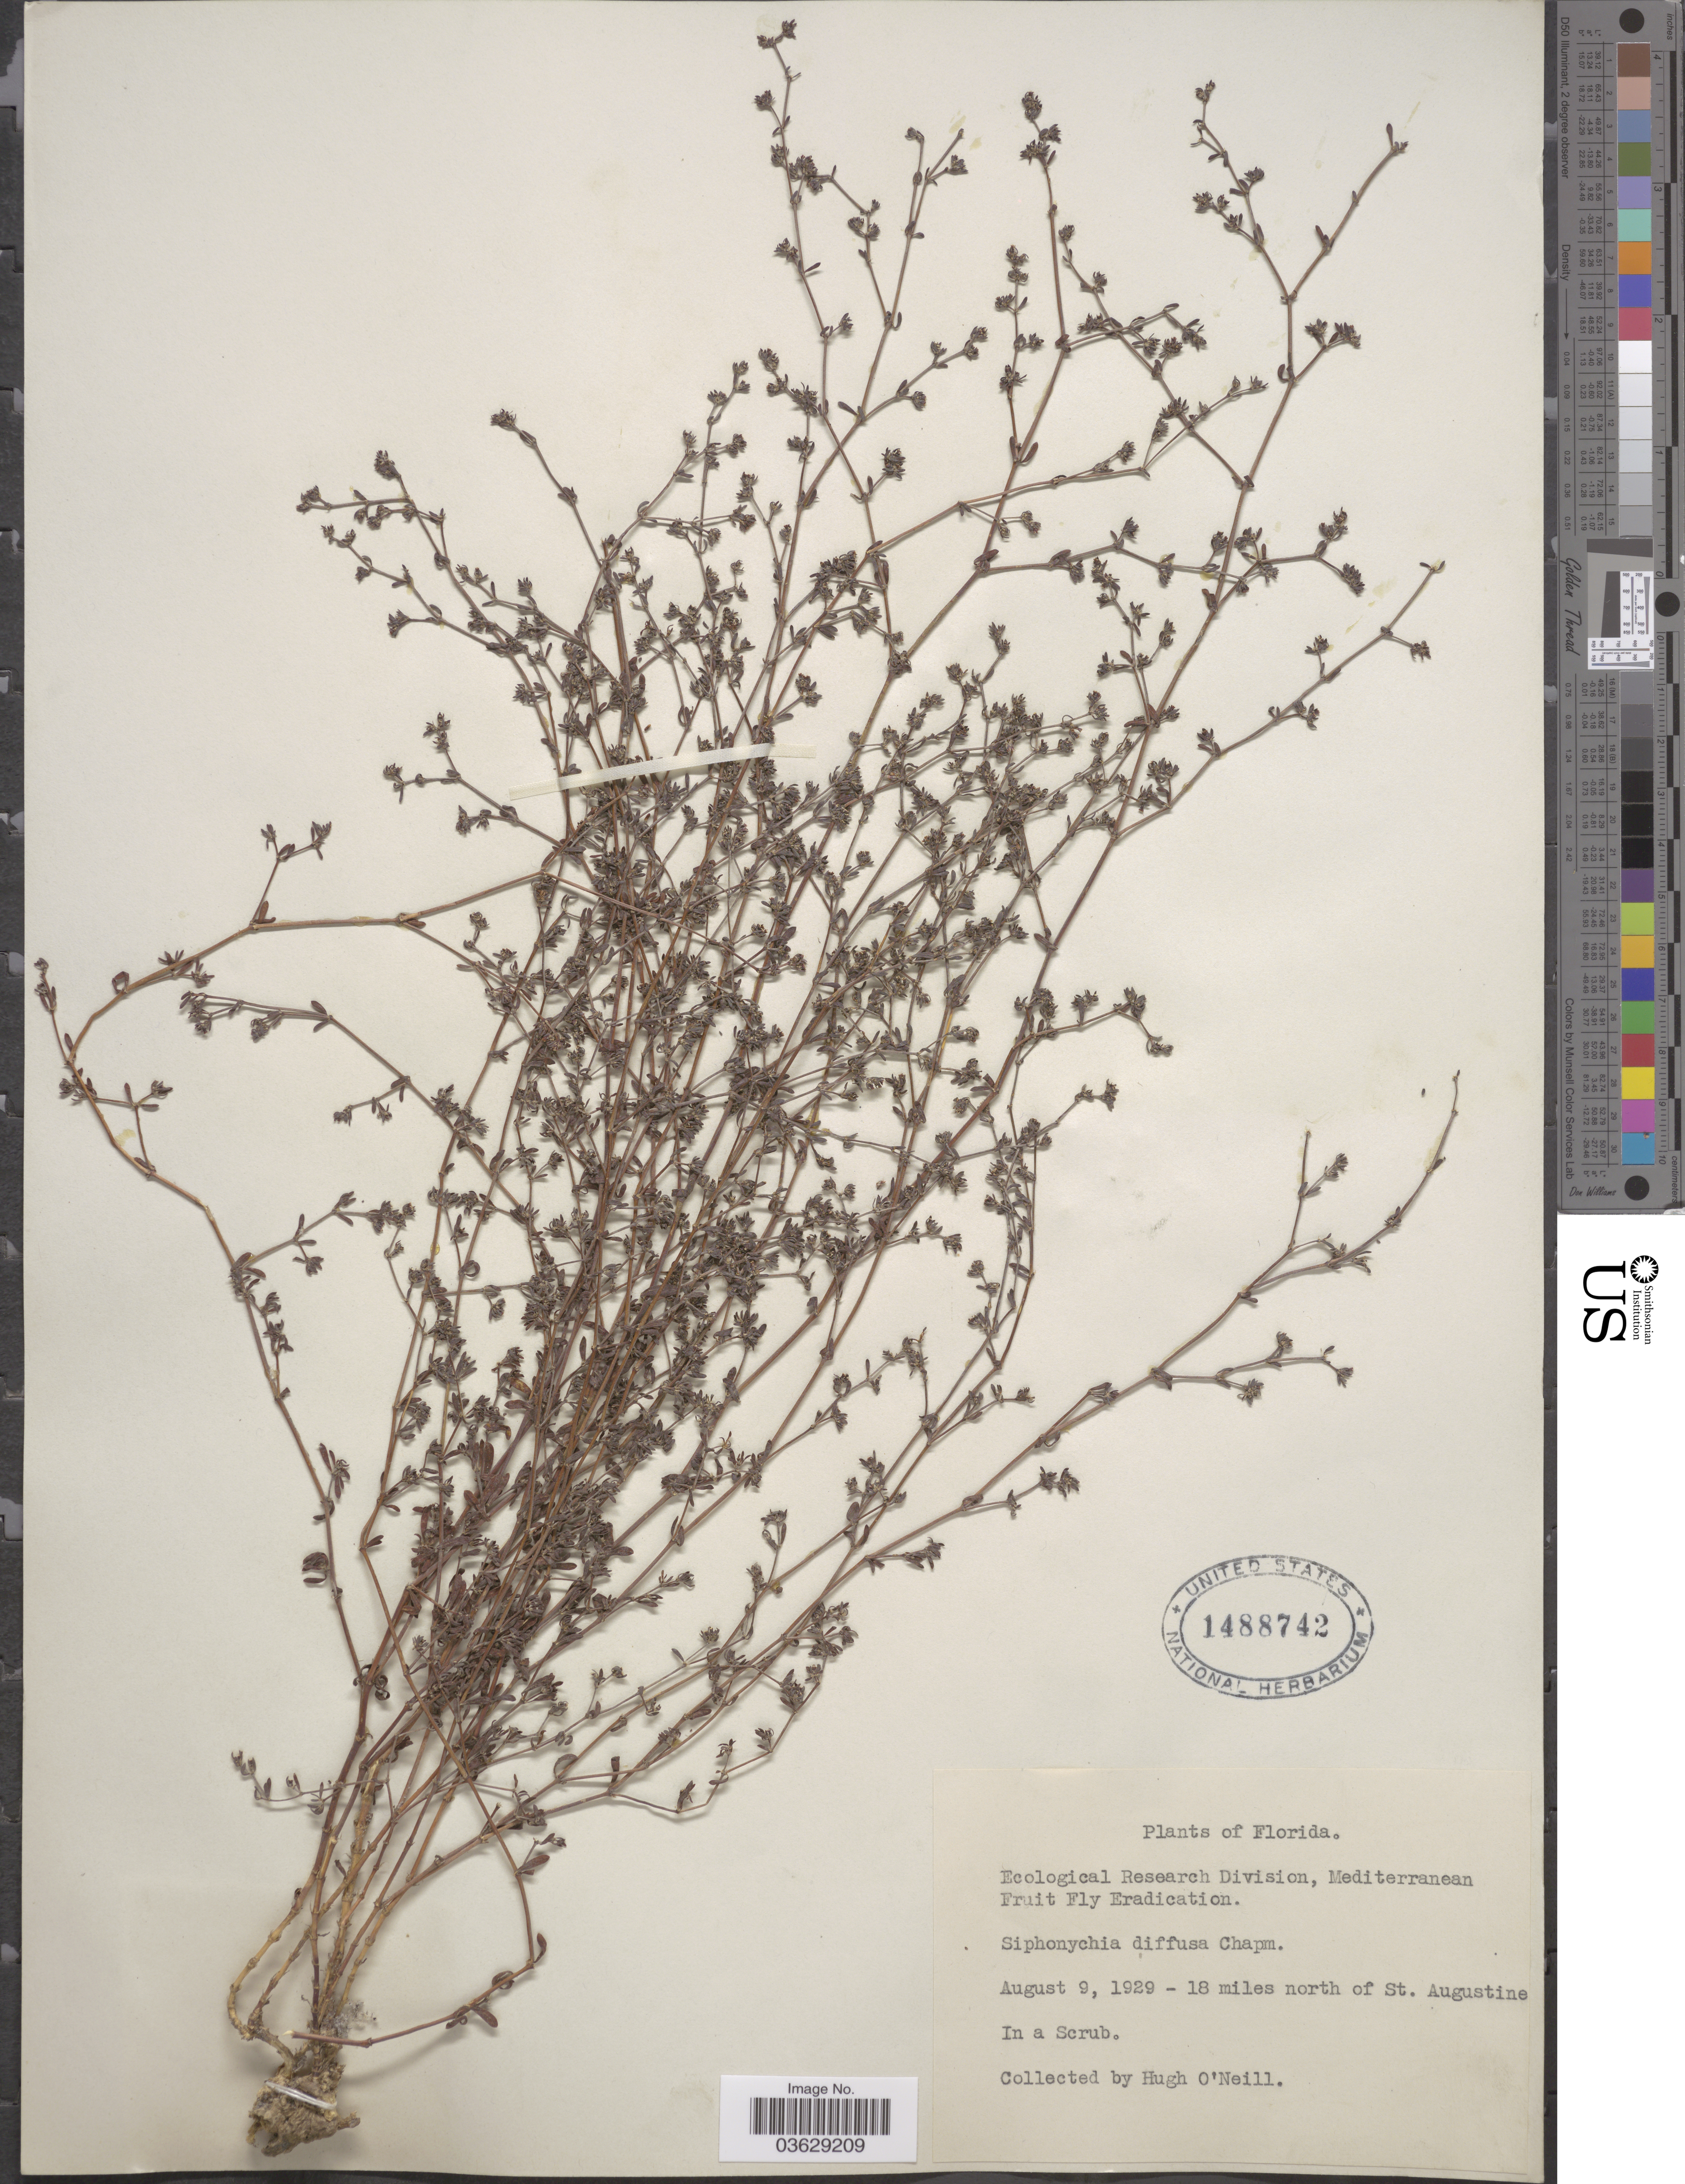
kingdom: Plantae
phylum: Tracheophyta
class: Magnoliopsida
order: Caryophyllales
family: Caryophyllaceae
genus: Paronychia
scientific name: Paronychia patula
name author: Shinners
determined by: Strong, Mark T., (BOT), Smithsonian Institution - National Museum of Natural History (UNITED STATES)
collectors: H. O'Neill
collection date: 1929-08-09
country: United States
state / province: Florida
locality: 18 miles north of St. Augustine.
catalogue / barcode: US 1488742